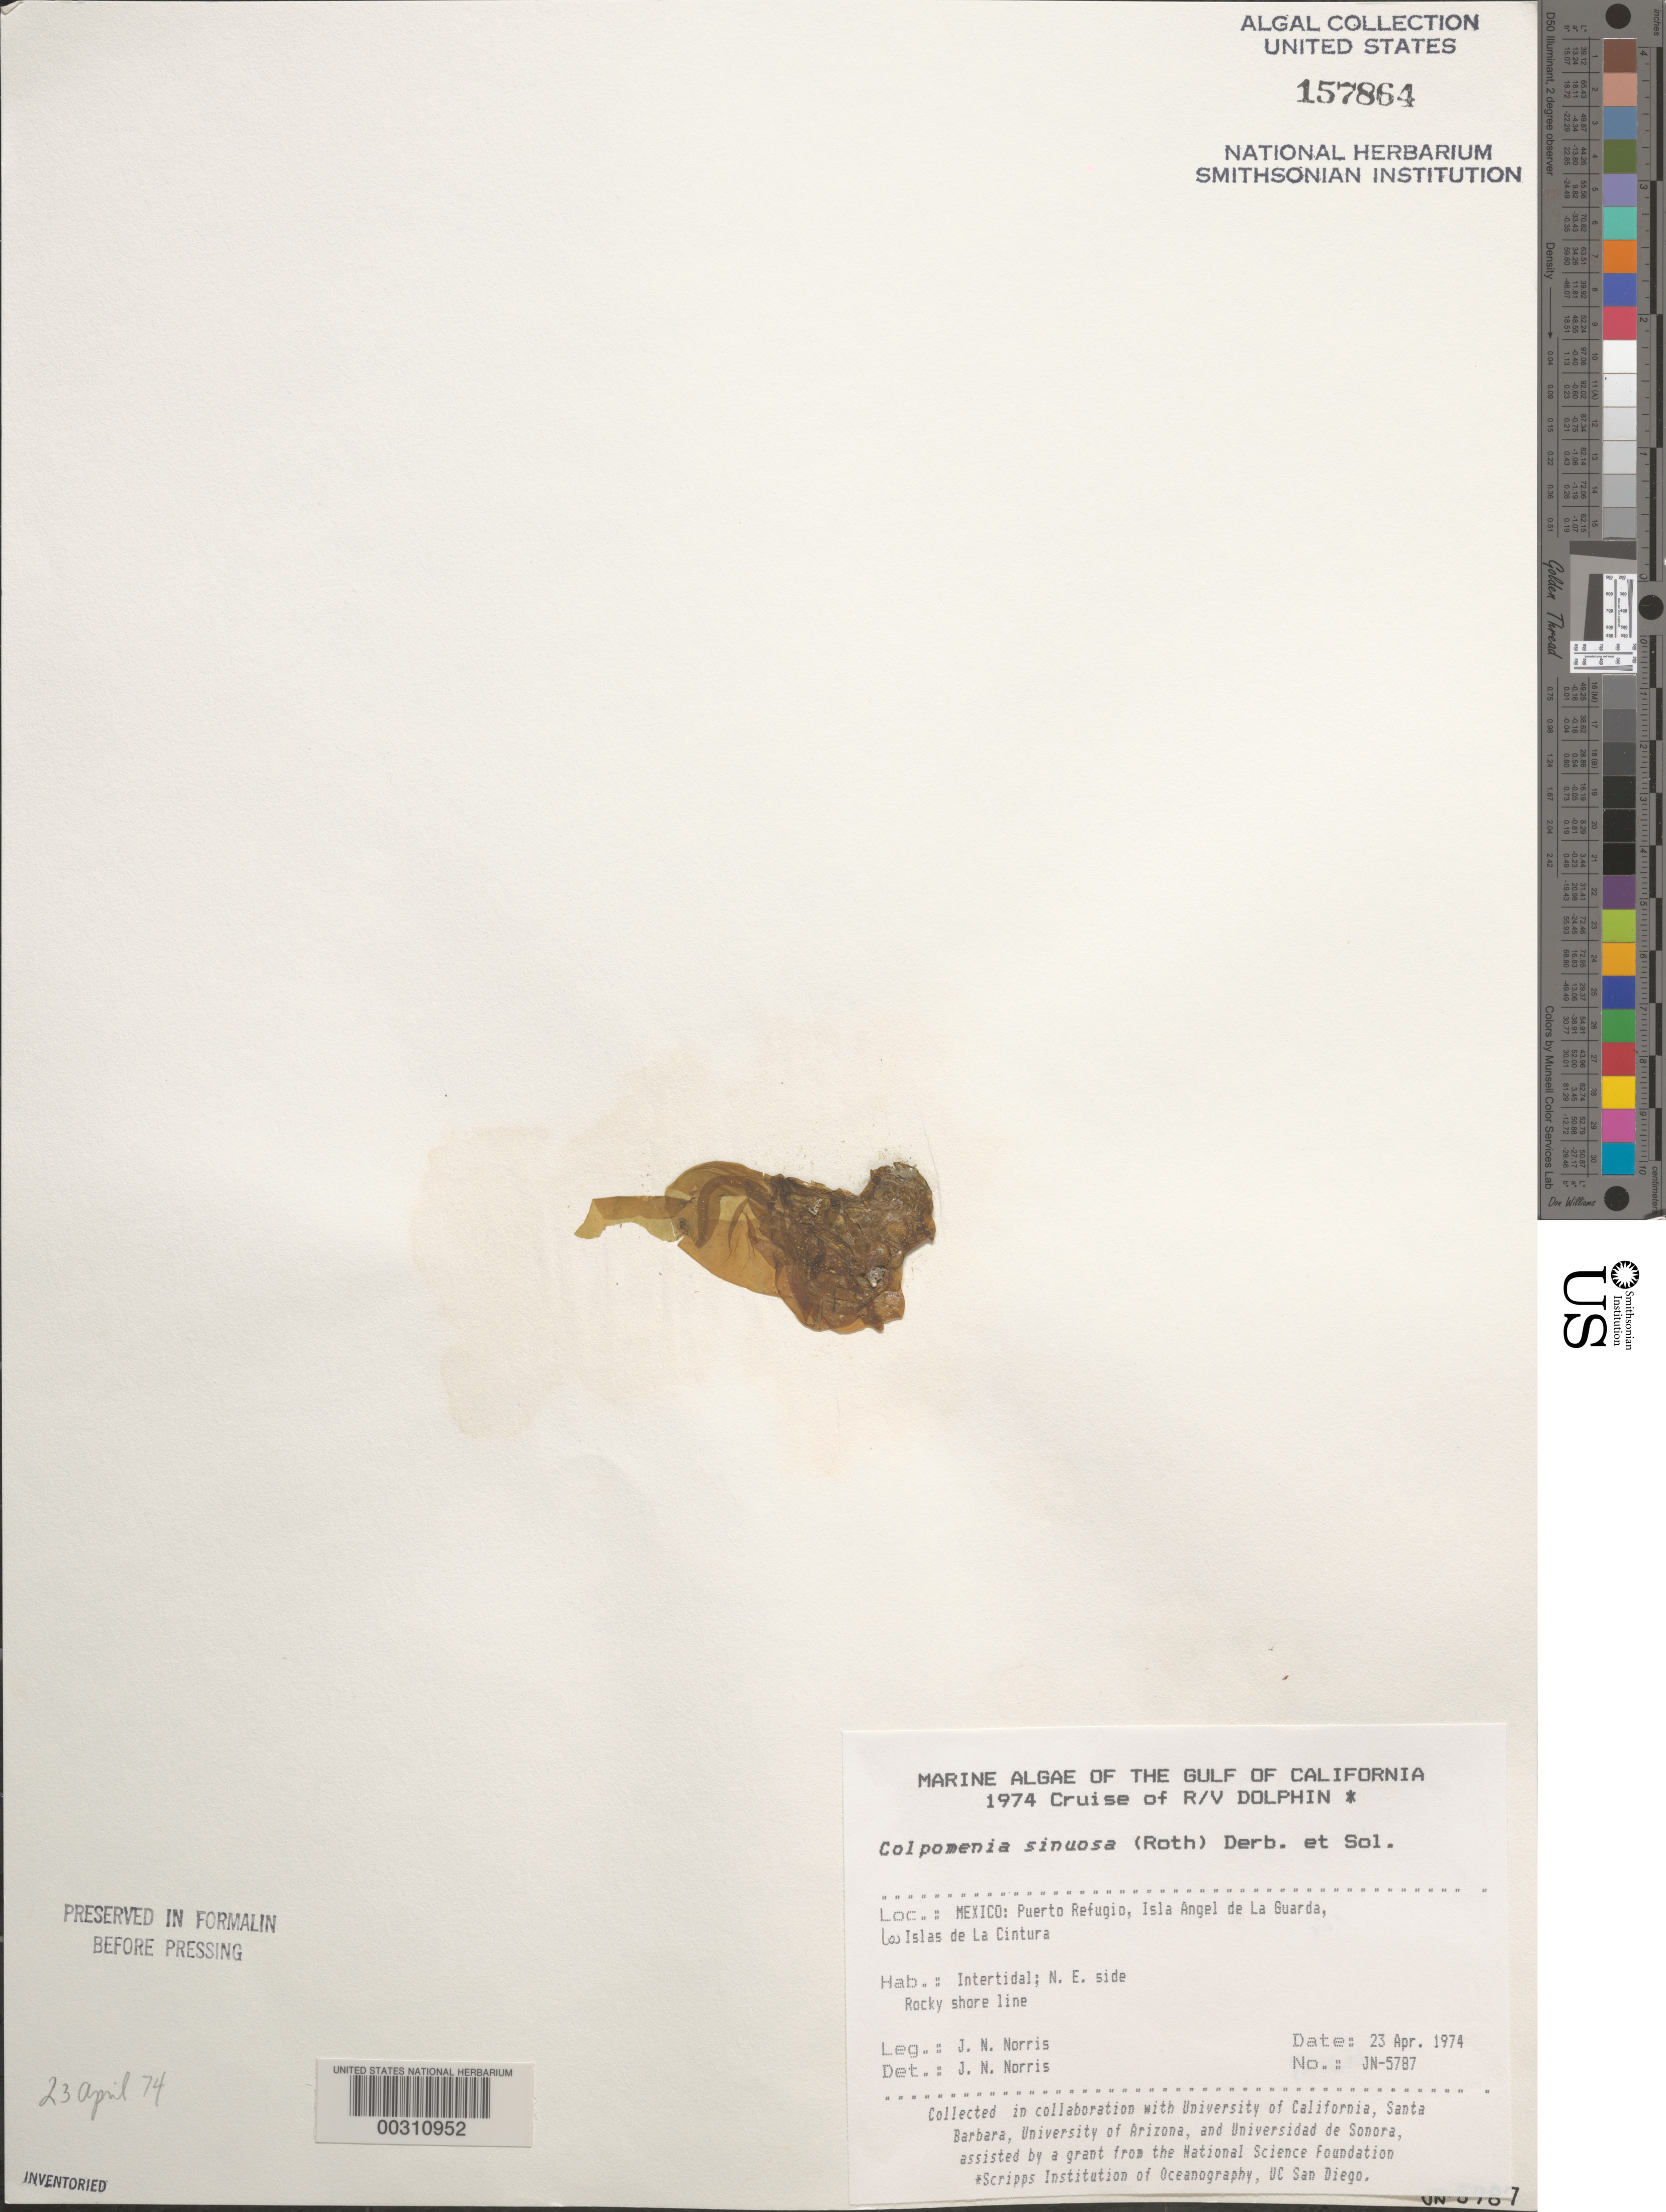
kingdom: Chromista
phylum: Ochrophyta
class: Phaeophyceae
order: Scytosiphonales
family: Scytosiphonaceae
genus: Colpomenia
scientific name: Colpomenia sinuosa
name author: (K. Mert. ex Roth) Derbes & Solier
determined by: Norris, James N.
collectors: J. N. Norris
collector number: JN-5787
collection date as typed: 23 Apr 1974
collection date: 1974-04-23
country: Mexico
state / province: Baja California Norte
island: Isla Angel de la Guarda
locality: Puerto Refugio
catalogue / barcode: US 157864